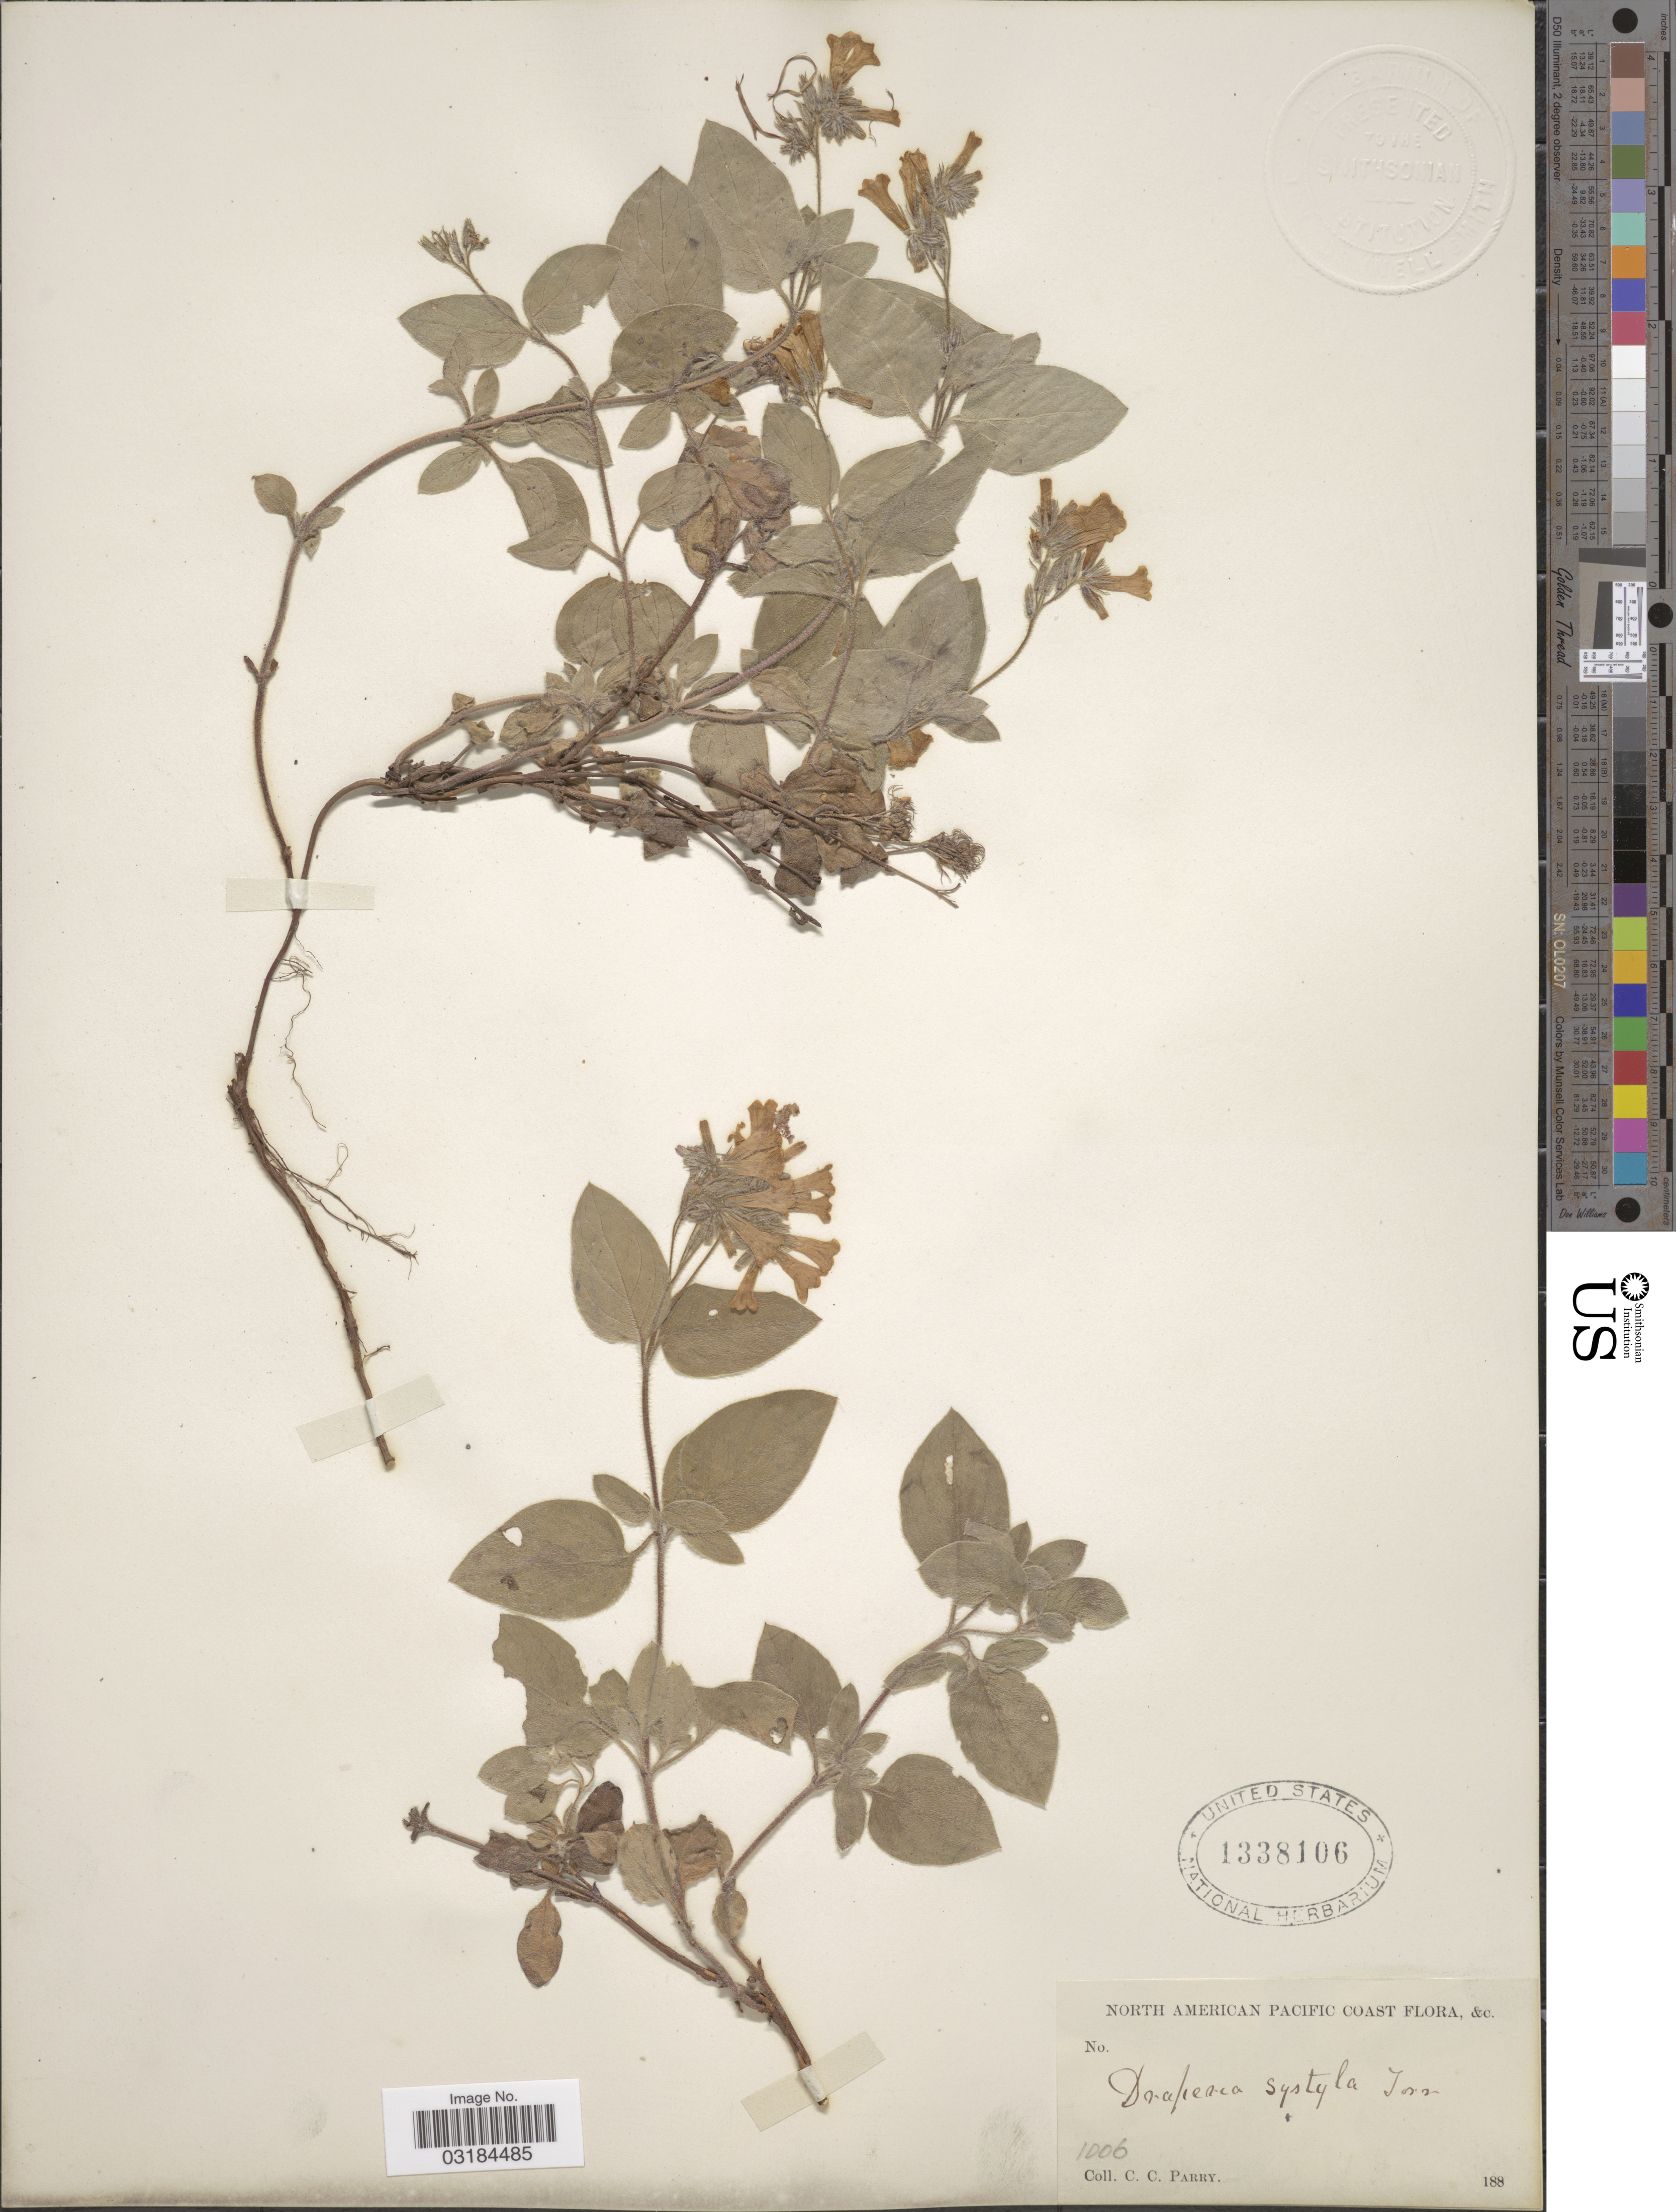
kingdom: Plantae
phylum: Tracheophyta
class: Magnoliopsida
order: Boraginales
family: Hydrophyllaceae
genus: Draperia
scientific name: Draperia systyla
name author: (A. Gray) Torr.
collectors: C. C. Parry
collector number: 1006?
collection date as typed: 188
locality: North American Pacific Coast.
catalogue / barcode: US 1338106